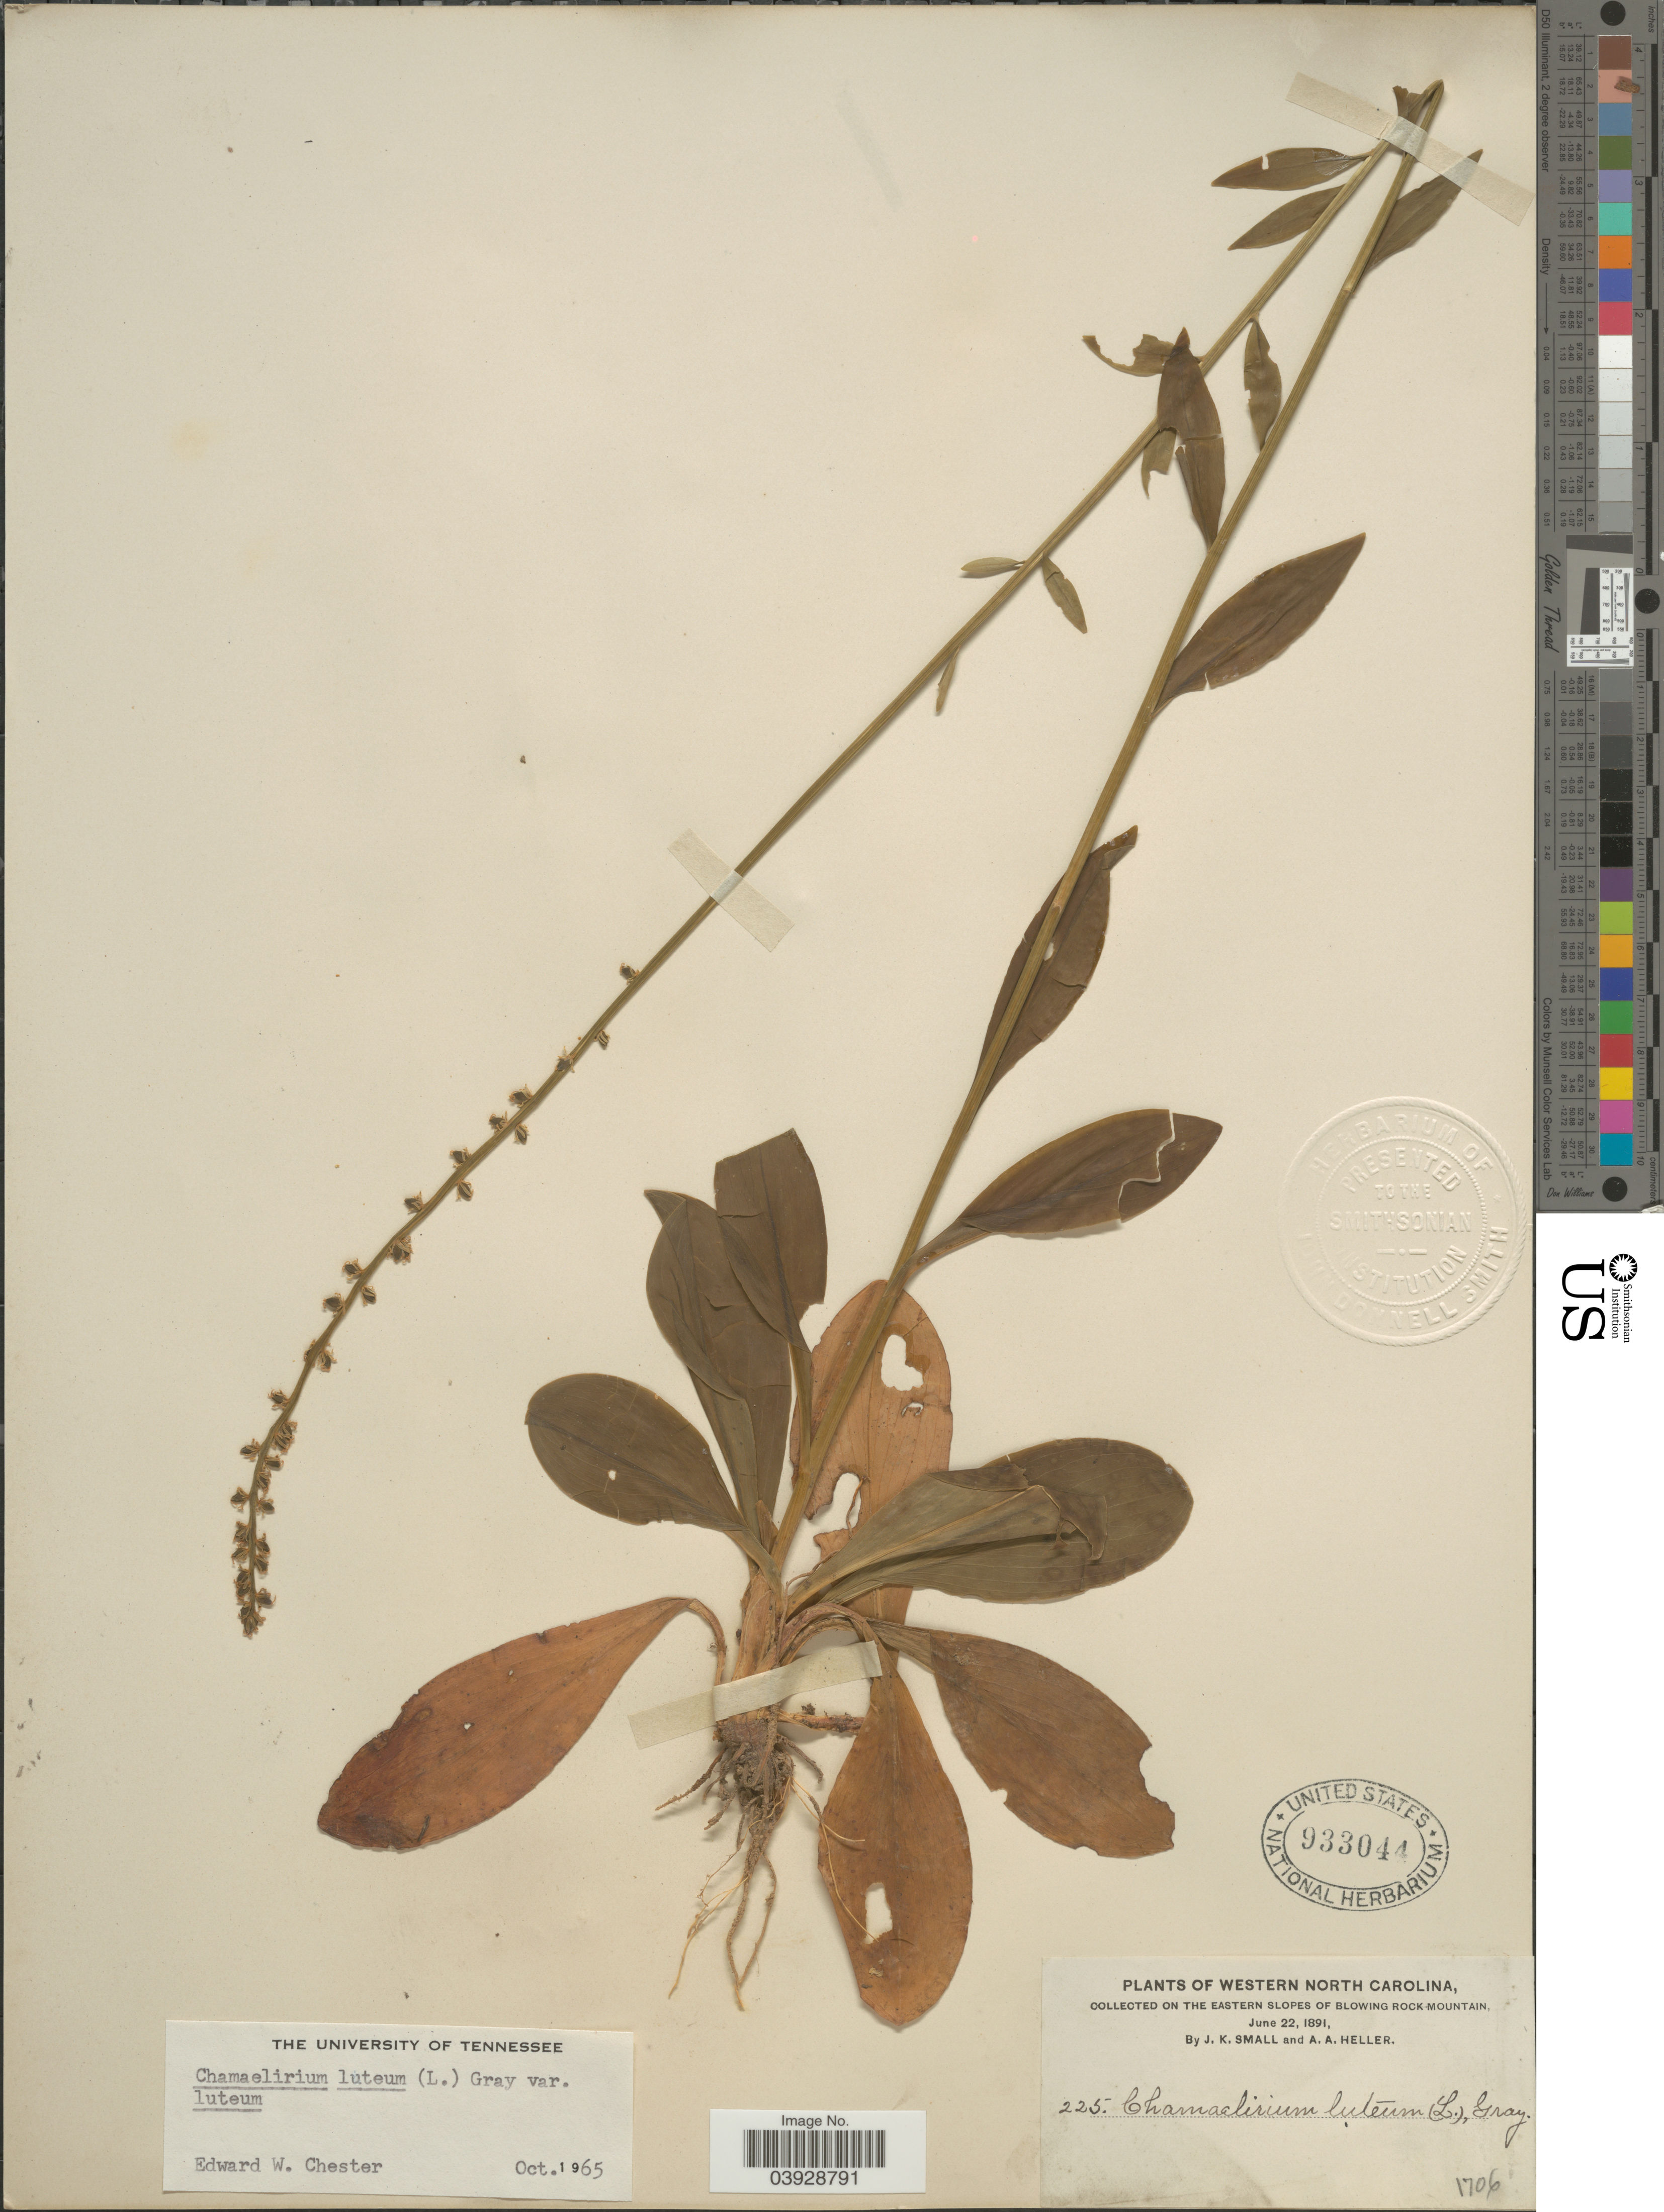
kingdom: Plantae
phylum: Tracheophyta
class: Liliopsida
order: Liliales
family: Melanthiaceae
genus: Chamaelirium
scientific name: Chamaelirium luteum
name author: (L.) A. Gray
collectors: J. K. Small & A. A. Heller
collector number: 225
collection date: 1891-06-22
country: United States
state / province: North Carolina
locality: Western North Carolina, on the eastern slopes of Blowing Rock-Mountain.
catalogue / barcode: US 933044